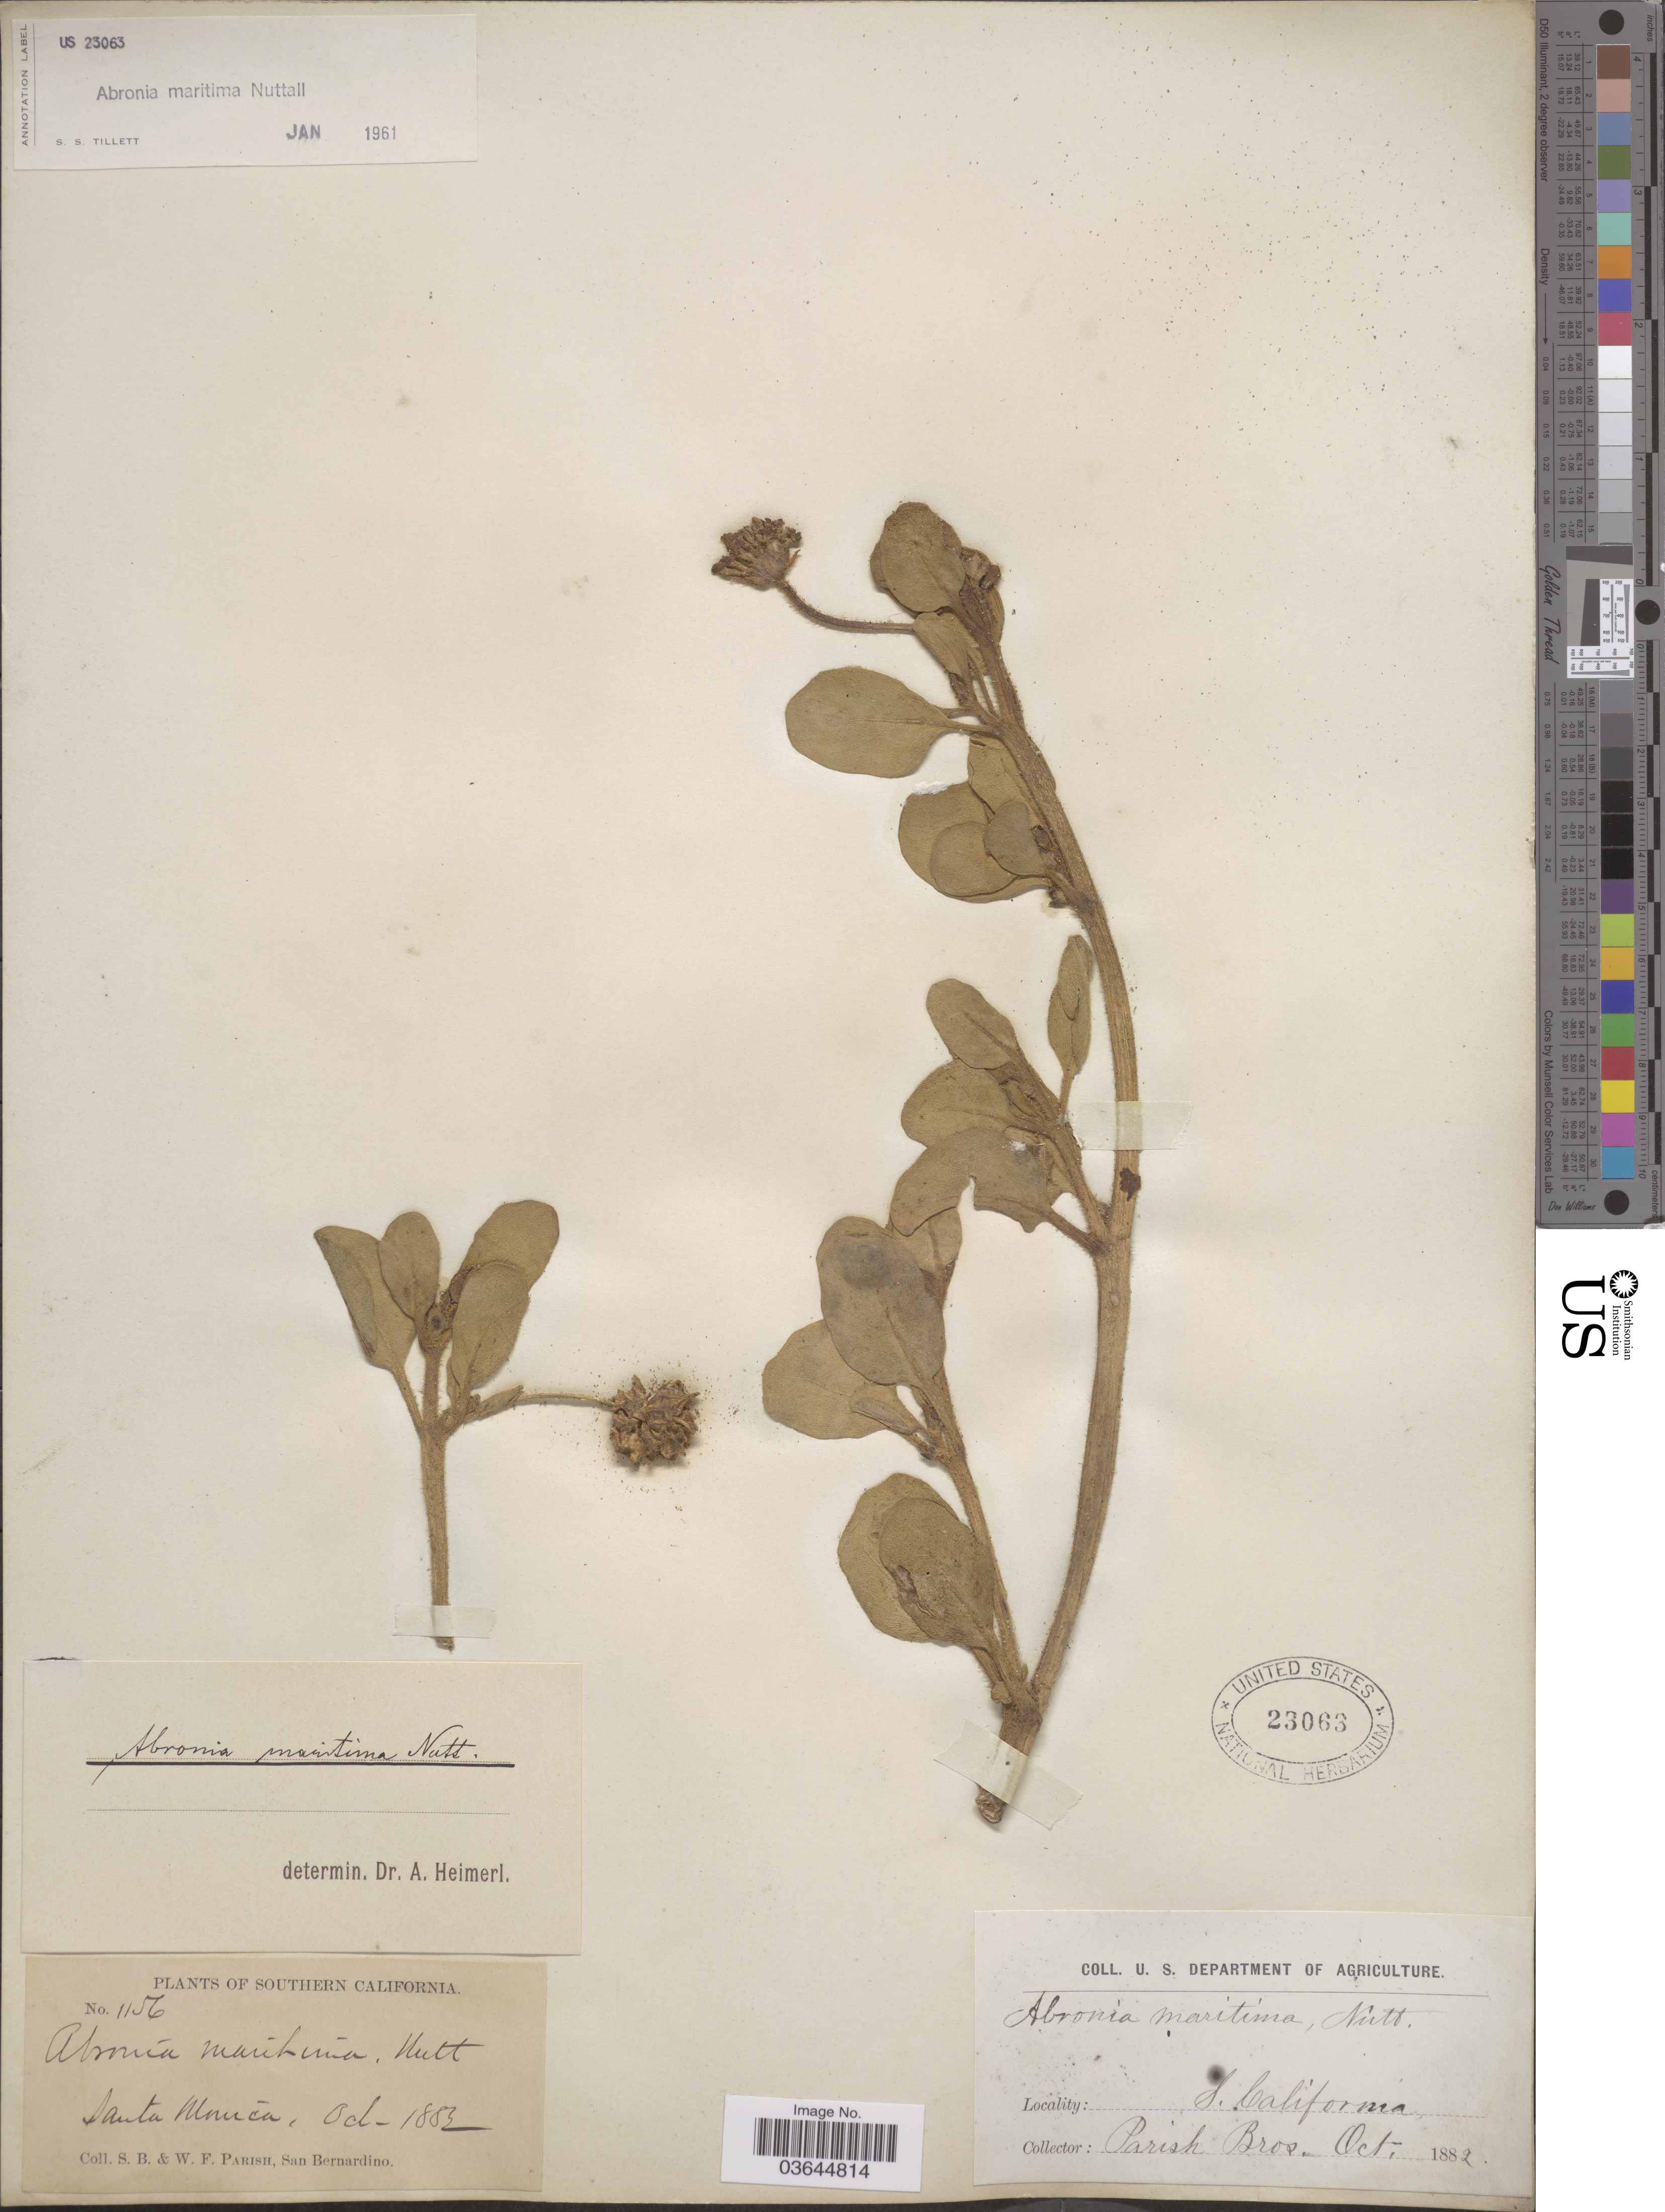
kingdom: Plantae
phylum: Tracheophyta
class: Magnoliopsida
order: Caryophyllales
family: Nyctaginaceae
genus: Abronia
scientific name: Abronia maritima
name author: Nutt. ex S. Watson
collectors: S. B. Parish & W. F. Parish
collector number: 1156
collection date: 1882-10/1883-10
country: United States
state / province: California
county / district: Los Angeles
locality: Southern California. Santa Monica.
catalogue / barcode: US 23063